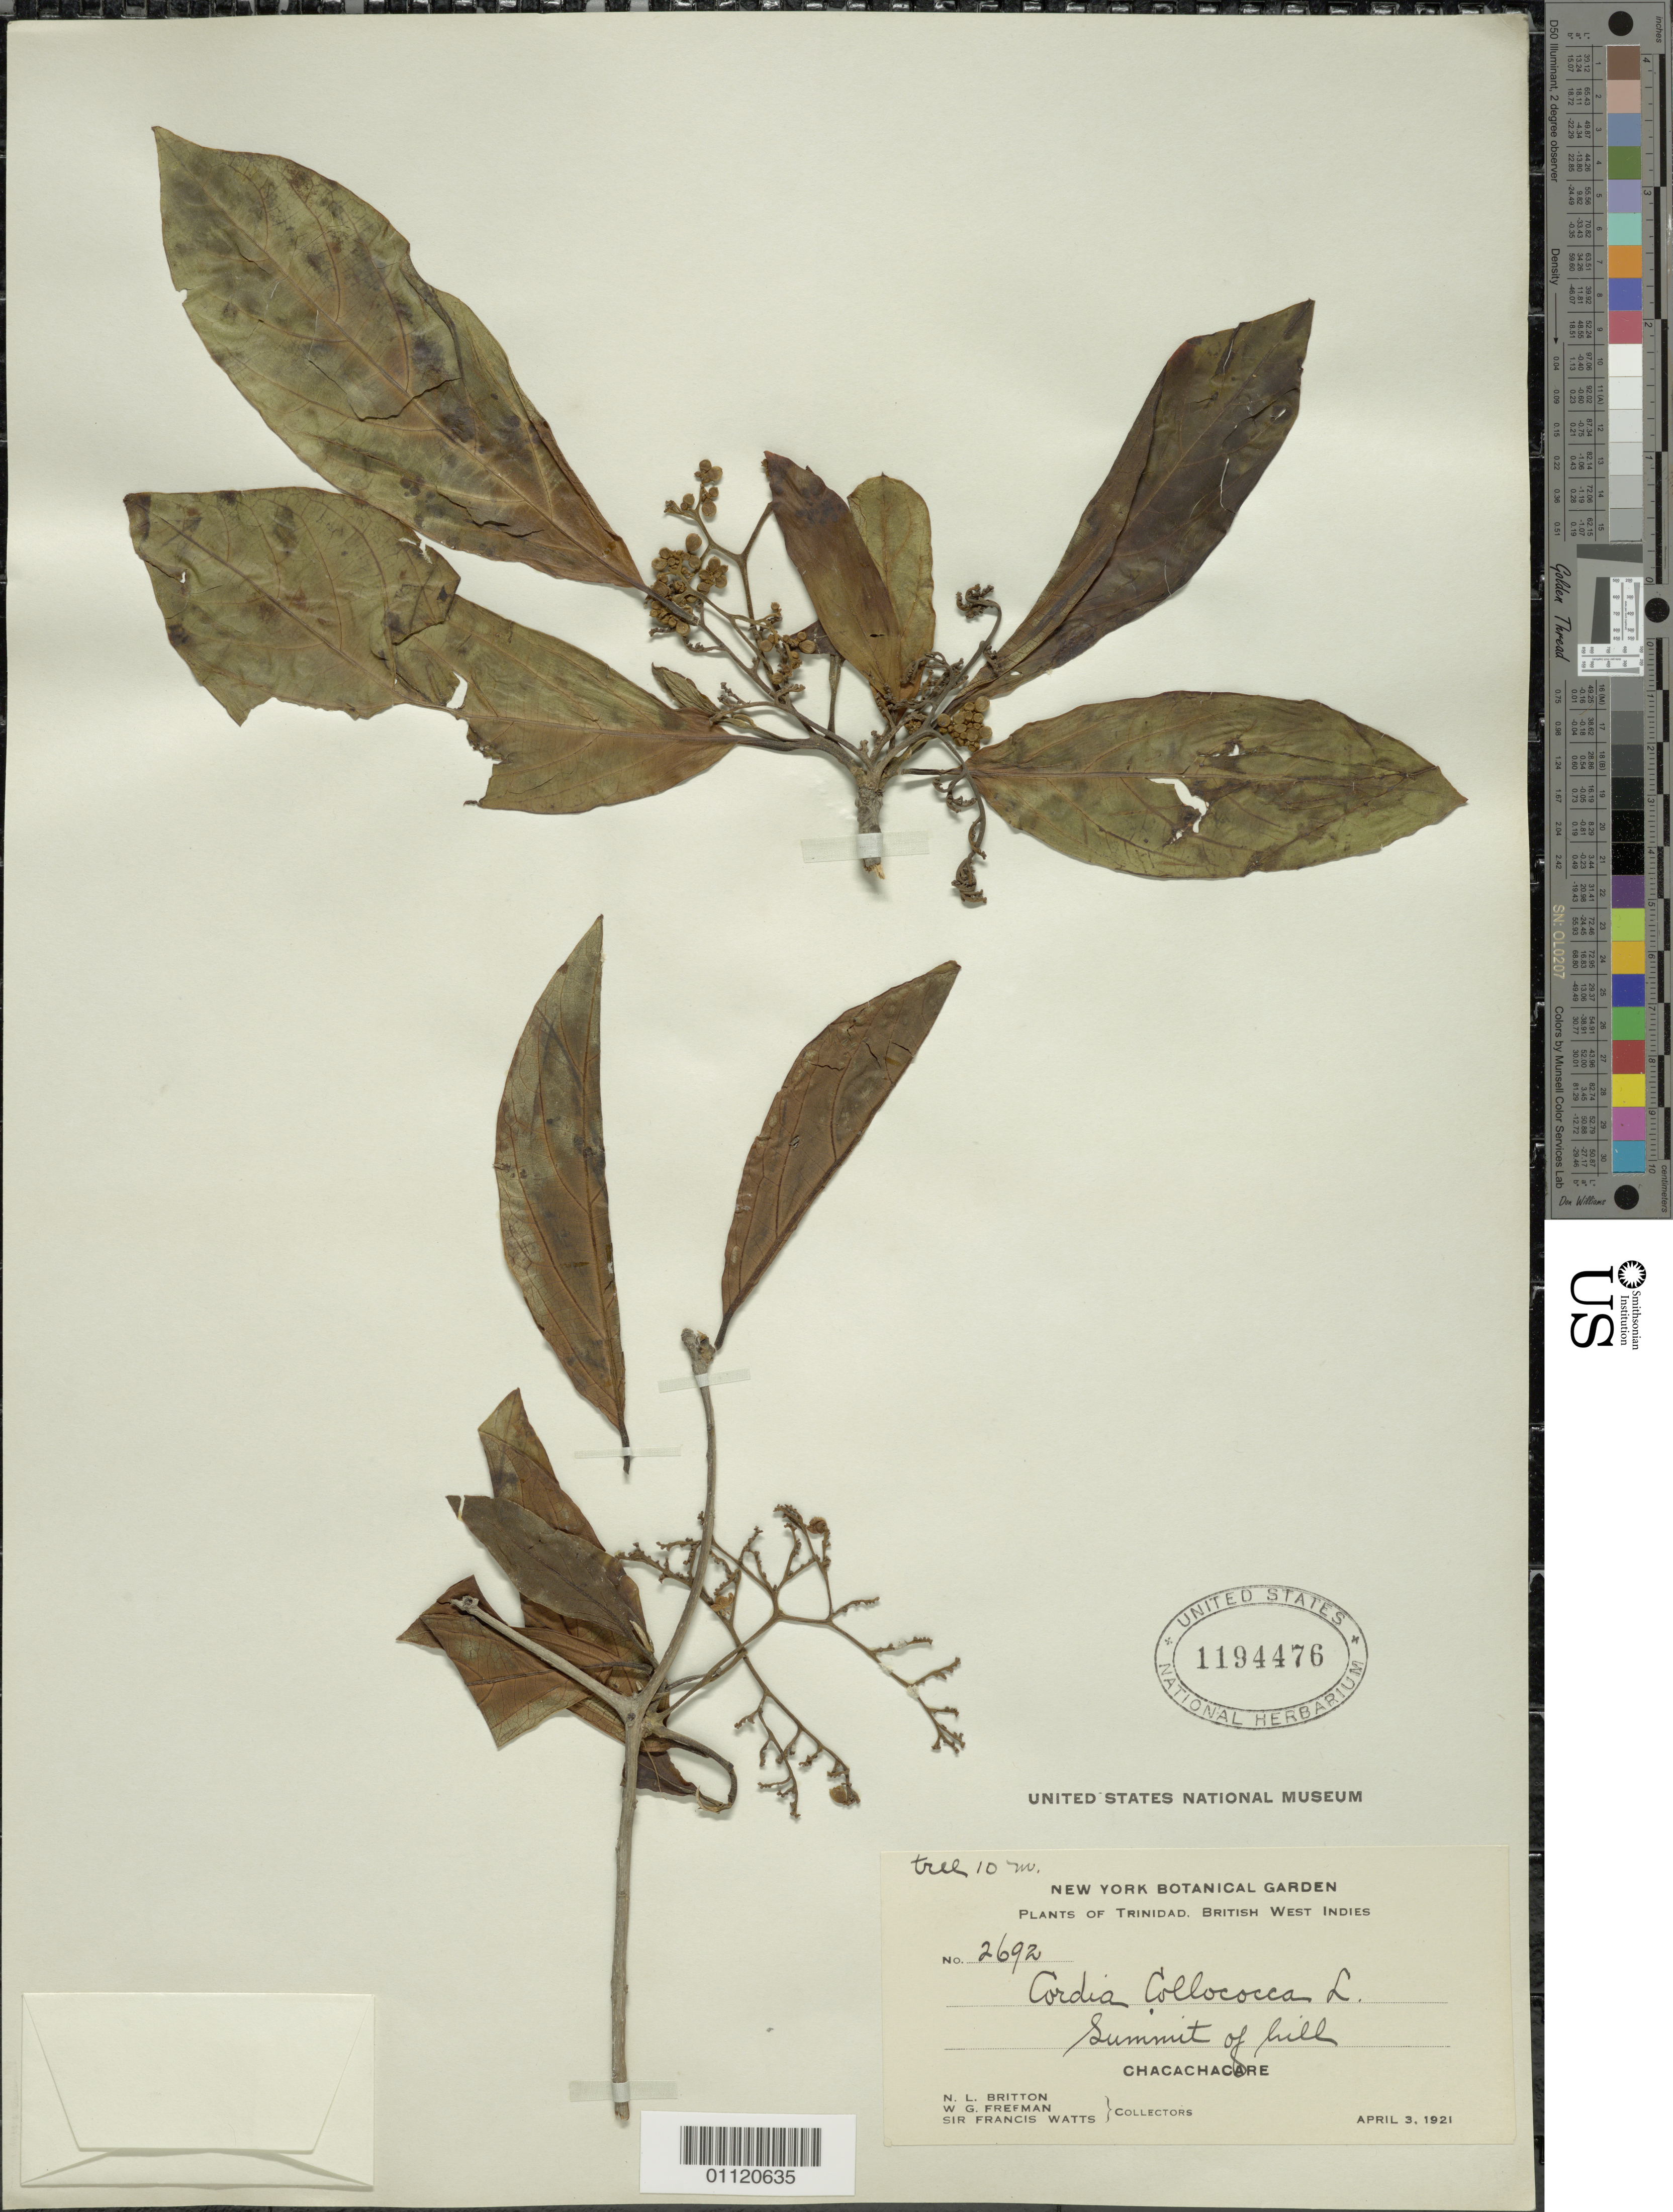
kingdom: Plantae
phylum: Tracheophyta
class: Magnoliopsida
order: Boraginales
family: Cordiaceae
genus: Cordia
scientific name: Cordia collococca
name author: L.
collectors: N. Britton, W. Freeman & F. Watts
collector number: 2692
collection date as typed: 03 Apr 1921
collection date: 1921-04-03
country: Trinidad and Tobago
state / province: Diego Martin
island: Chacachacare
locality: Summit of hill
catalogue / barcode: US 1194476